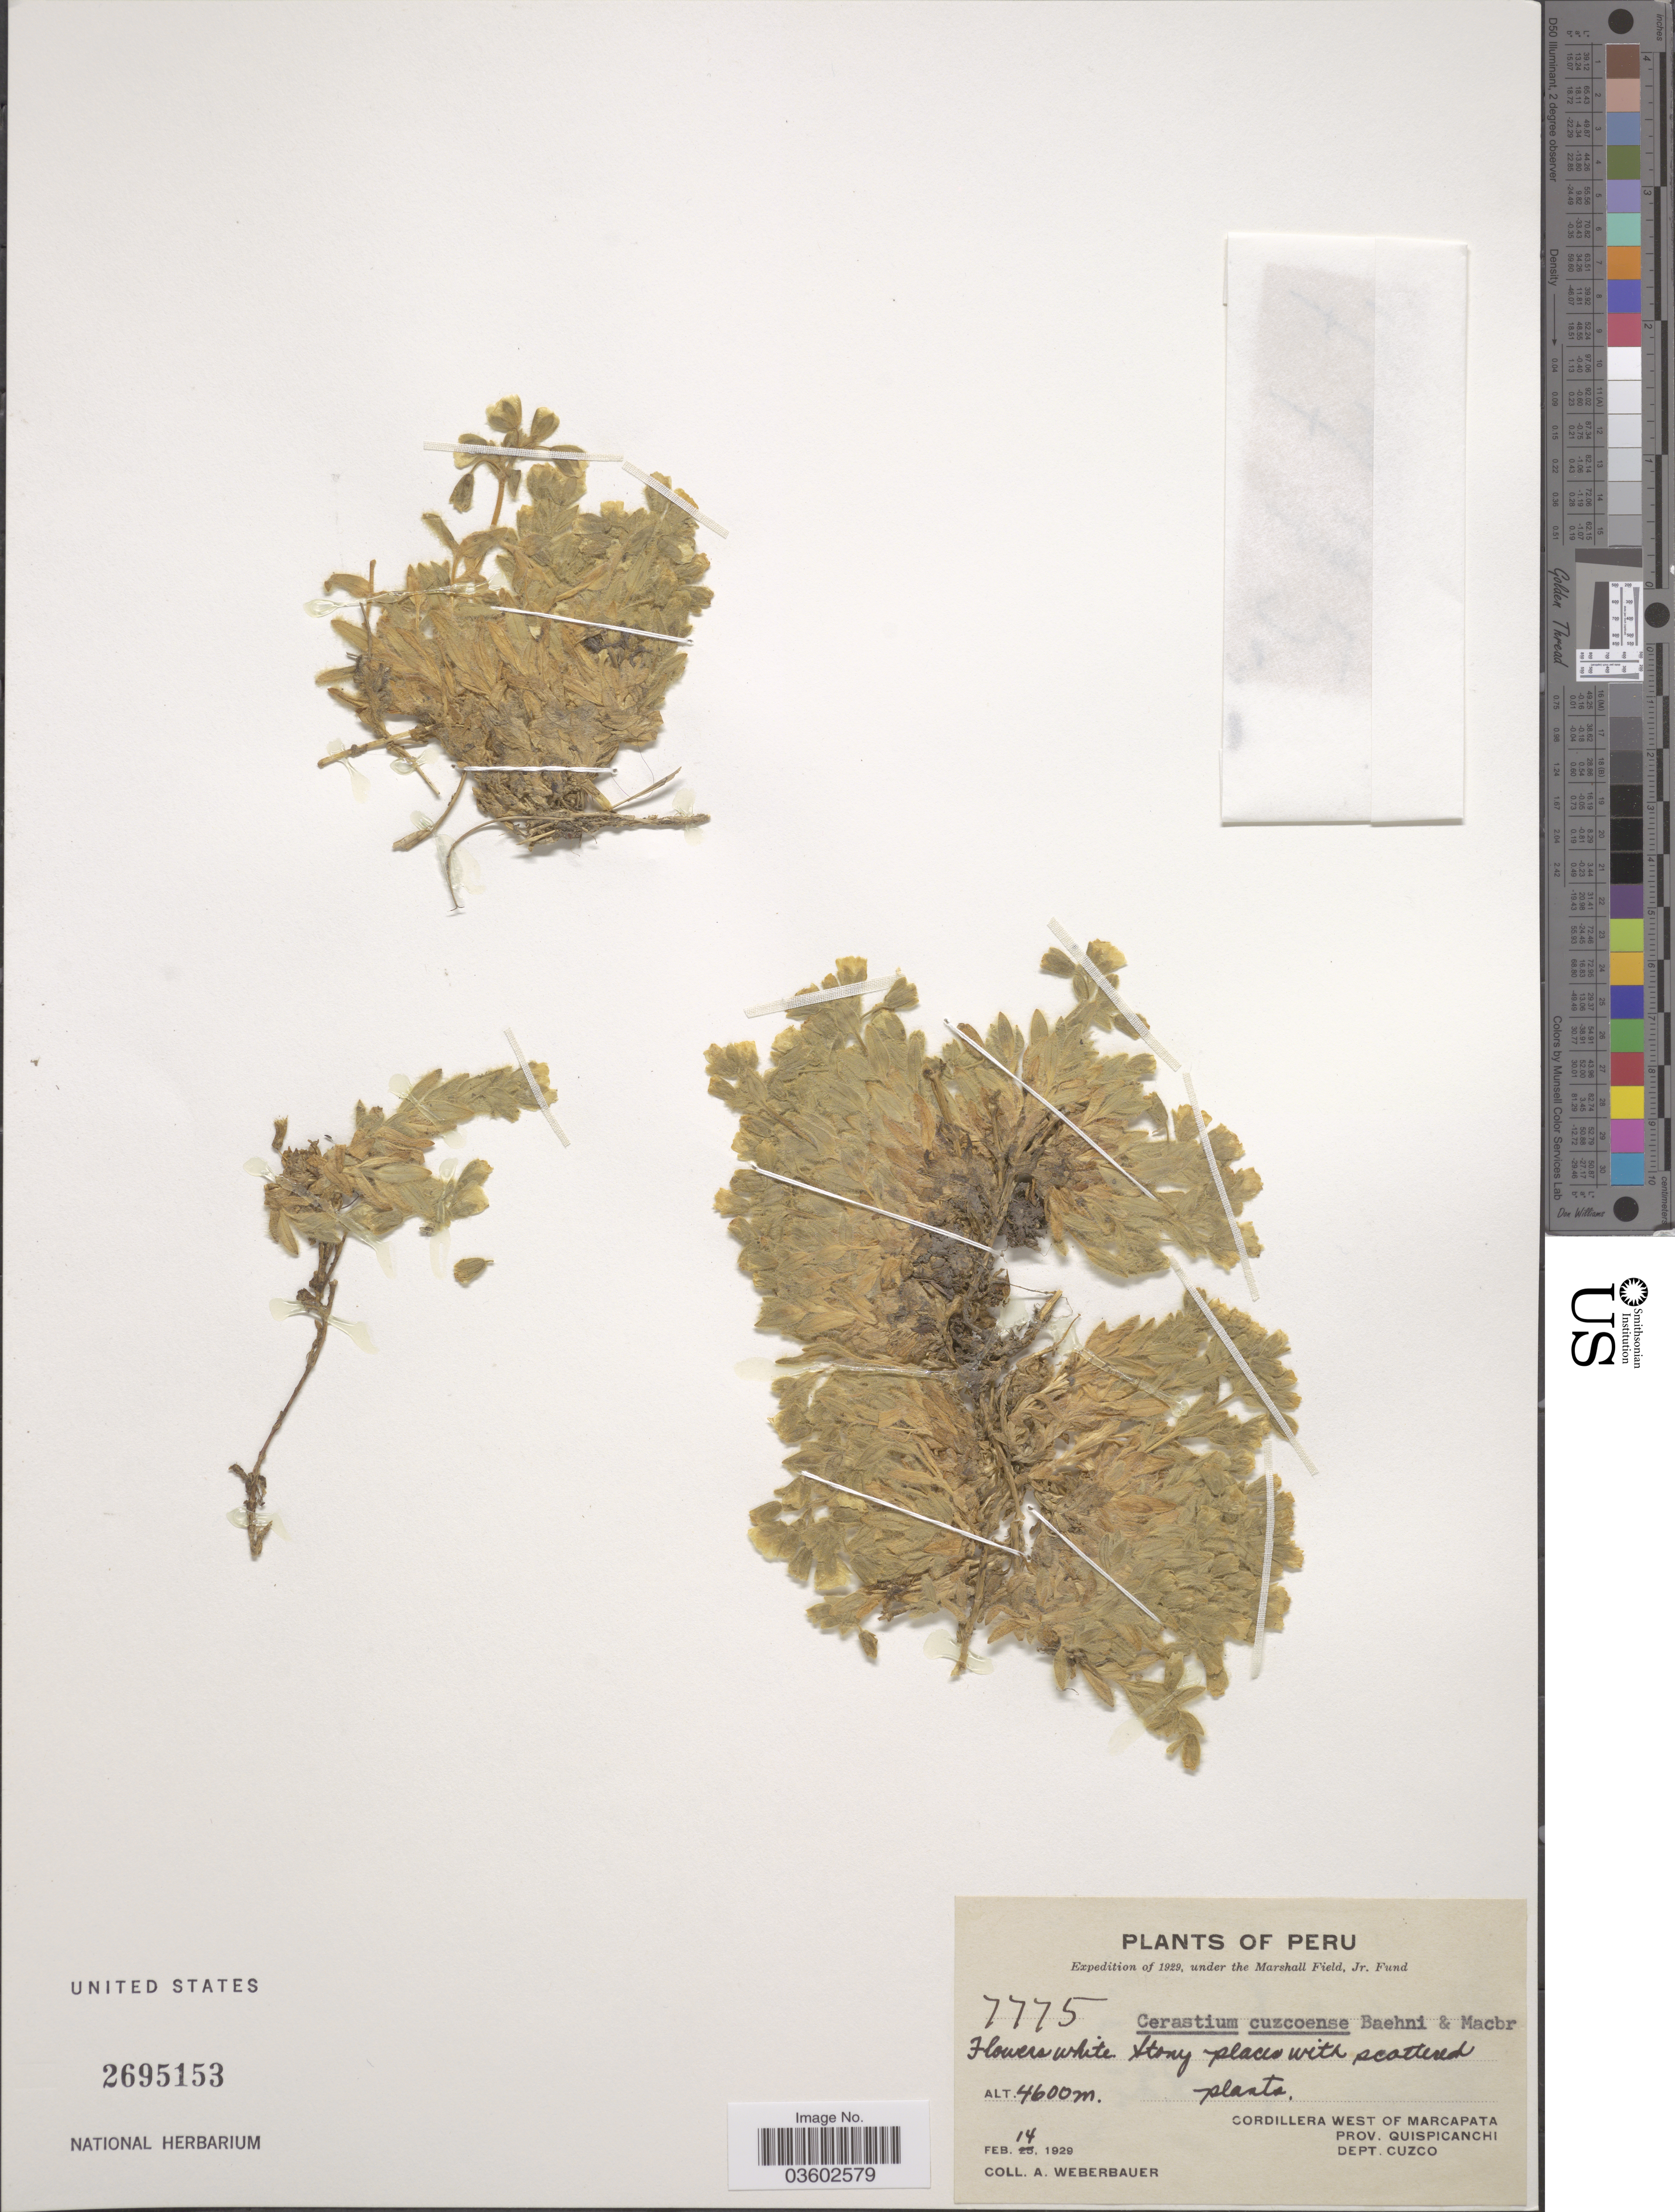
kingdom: Plantae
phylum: Tracheophyta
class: Magnoliopsida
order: Caryophyllales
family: Caryophyllaceae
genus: Cerastium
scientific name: Cerastium cuzcoense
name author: Baehni & J.F. Macbr.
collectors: A. Weberbauer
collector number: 7775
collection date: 1929-02-14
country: Peru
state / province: Cusco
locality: Cordillera West of Marcapata, Prov. Quispicanchi. Dept. Cuzco.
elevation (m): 4600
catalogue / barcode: US 2695153